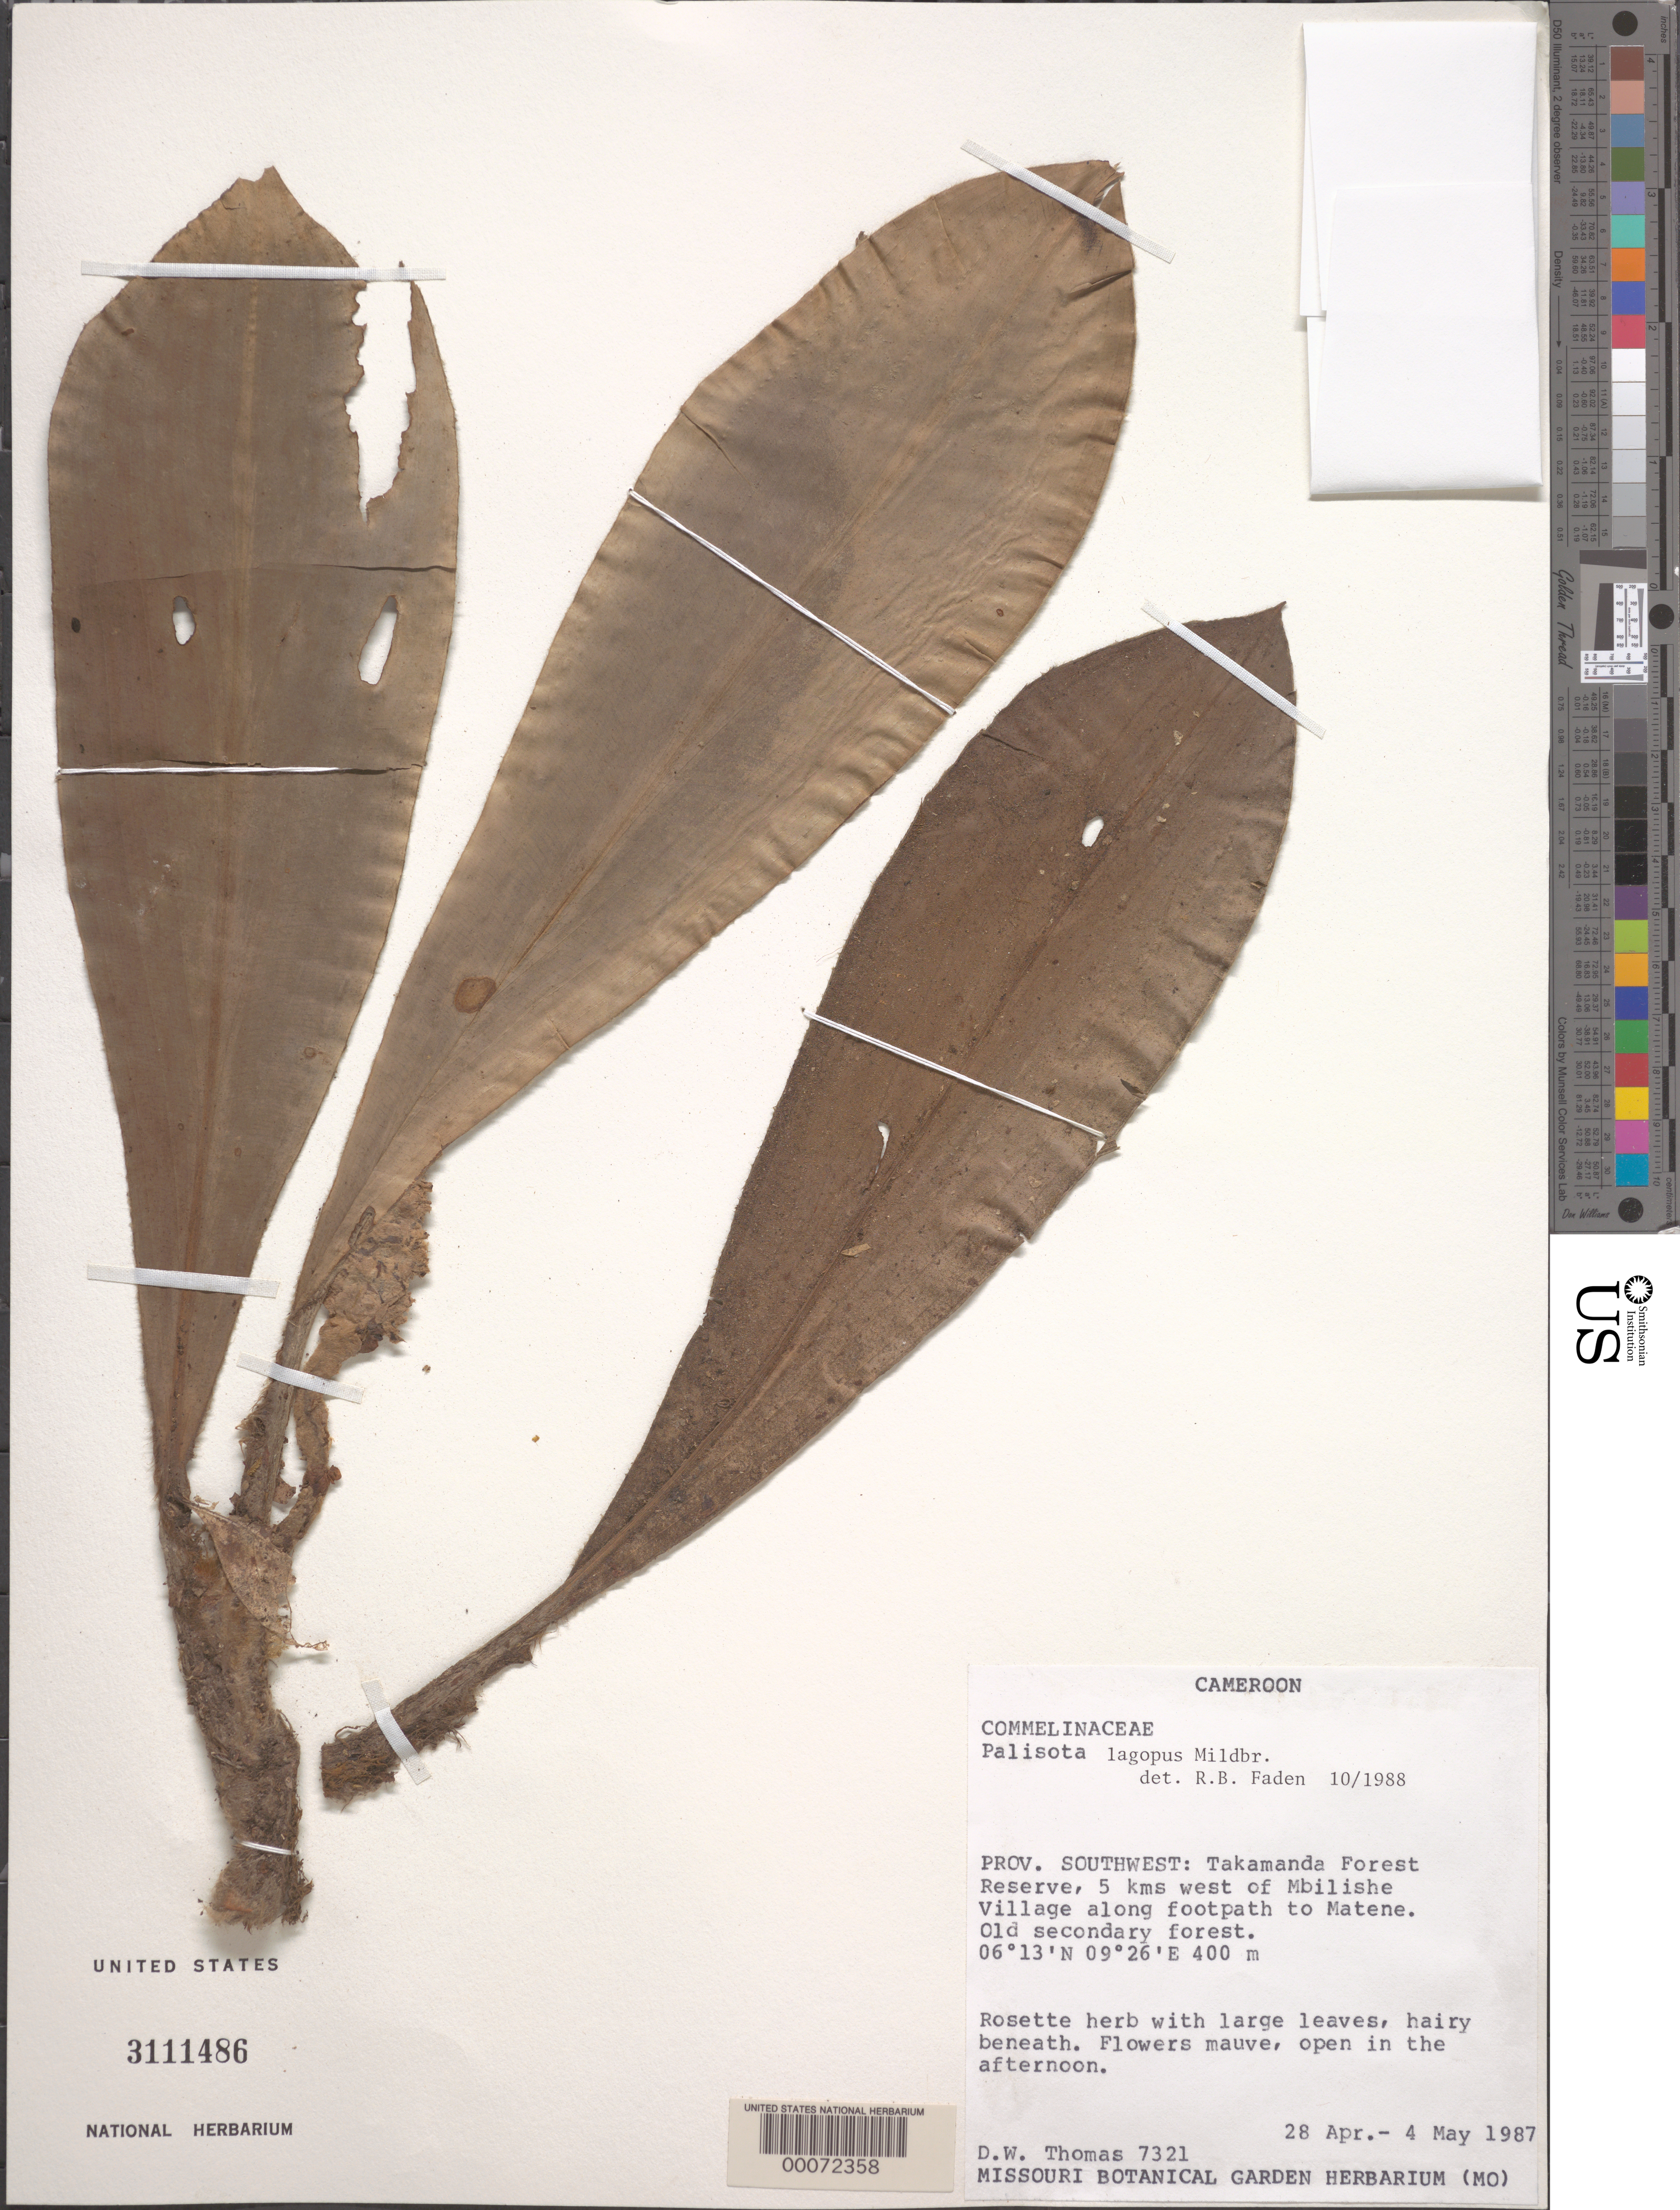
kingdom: Plantae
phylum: Tracheophyta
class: Liliopsida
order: Commelinales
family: Commelinaceae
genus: Palisota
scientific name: Palisota lagopus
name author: Mildbr.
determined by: Faden, Robert B., (US), Smithsonian Institution - National Museum of Natural History (UNITED STATES)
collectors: D. W. Thomas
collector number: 7321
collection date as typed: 28 Apr 1987 to 04 May 1987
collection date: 1987-04-28/1987-05-04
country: Cameroon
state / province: Sud-Ouest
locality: Takamanda forest reserve, w of mbilishe village, path to matene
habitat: Old secondary forest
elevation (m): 400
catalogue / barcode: US 3111486